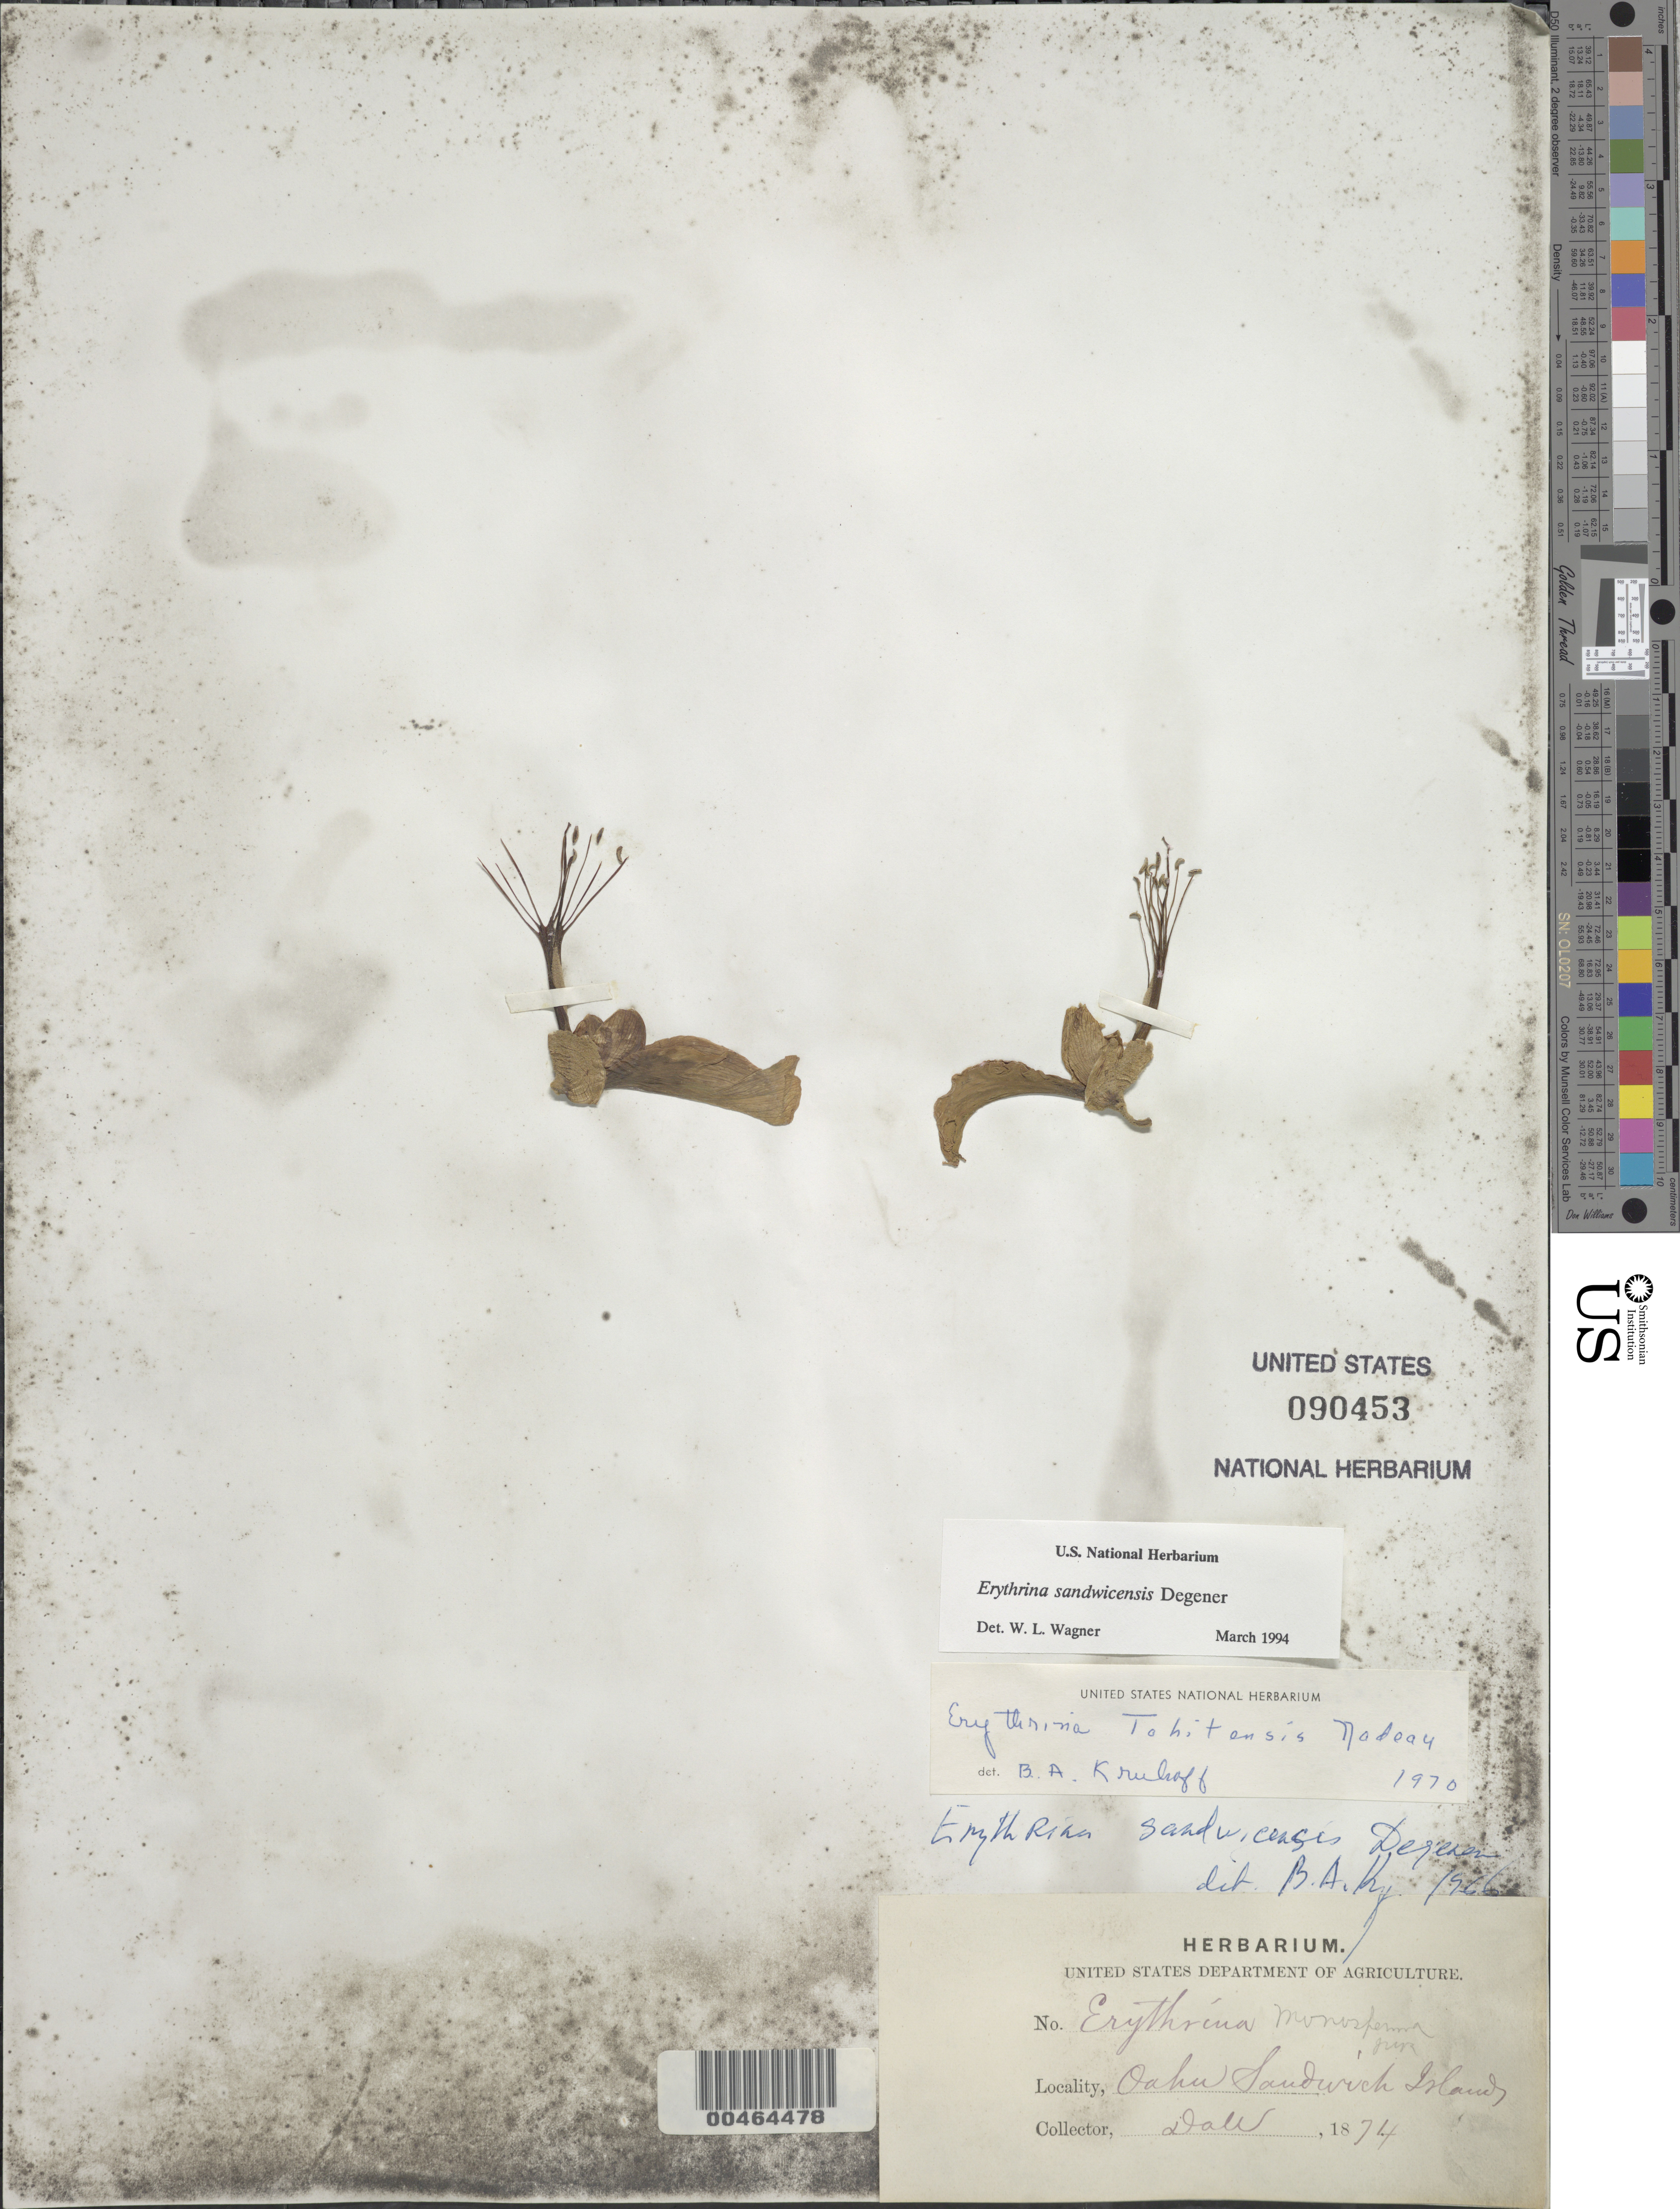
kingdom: Plantae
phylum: Tracheophyta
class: Magnoliopsida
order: Fabales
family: Fabaceae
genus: Erythrina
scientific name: Erythrina sandwicensis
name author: O. Deg.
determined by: Wagner, W. L., (BOT), Smithsonian Institution - National Museum of Natural History (UNITED STATES)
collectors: -. Dow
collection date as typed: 1874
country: United States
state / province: Hawaii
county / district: Honolulu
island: Oahu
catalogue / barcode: US 90453